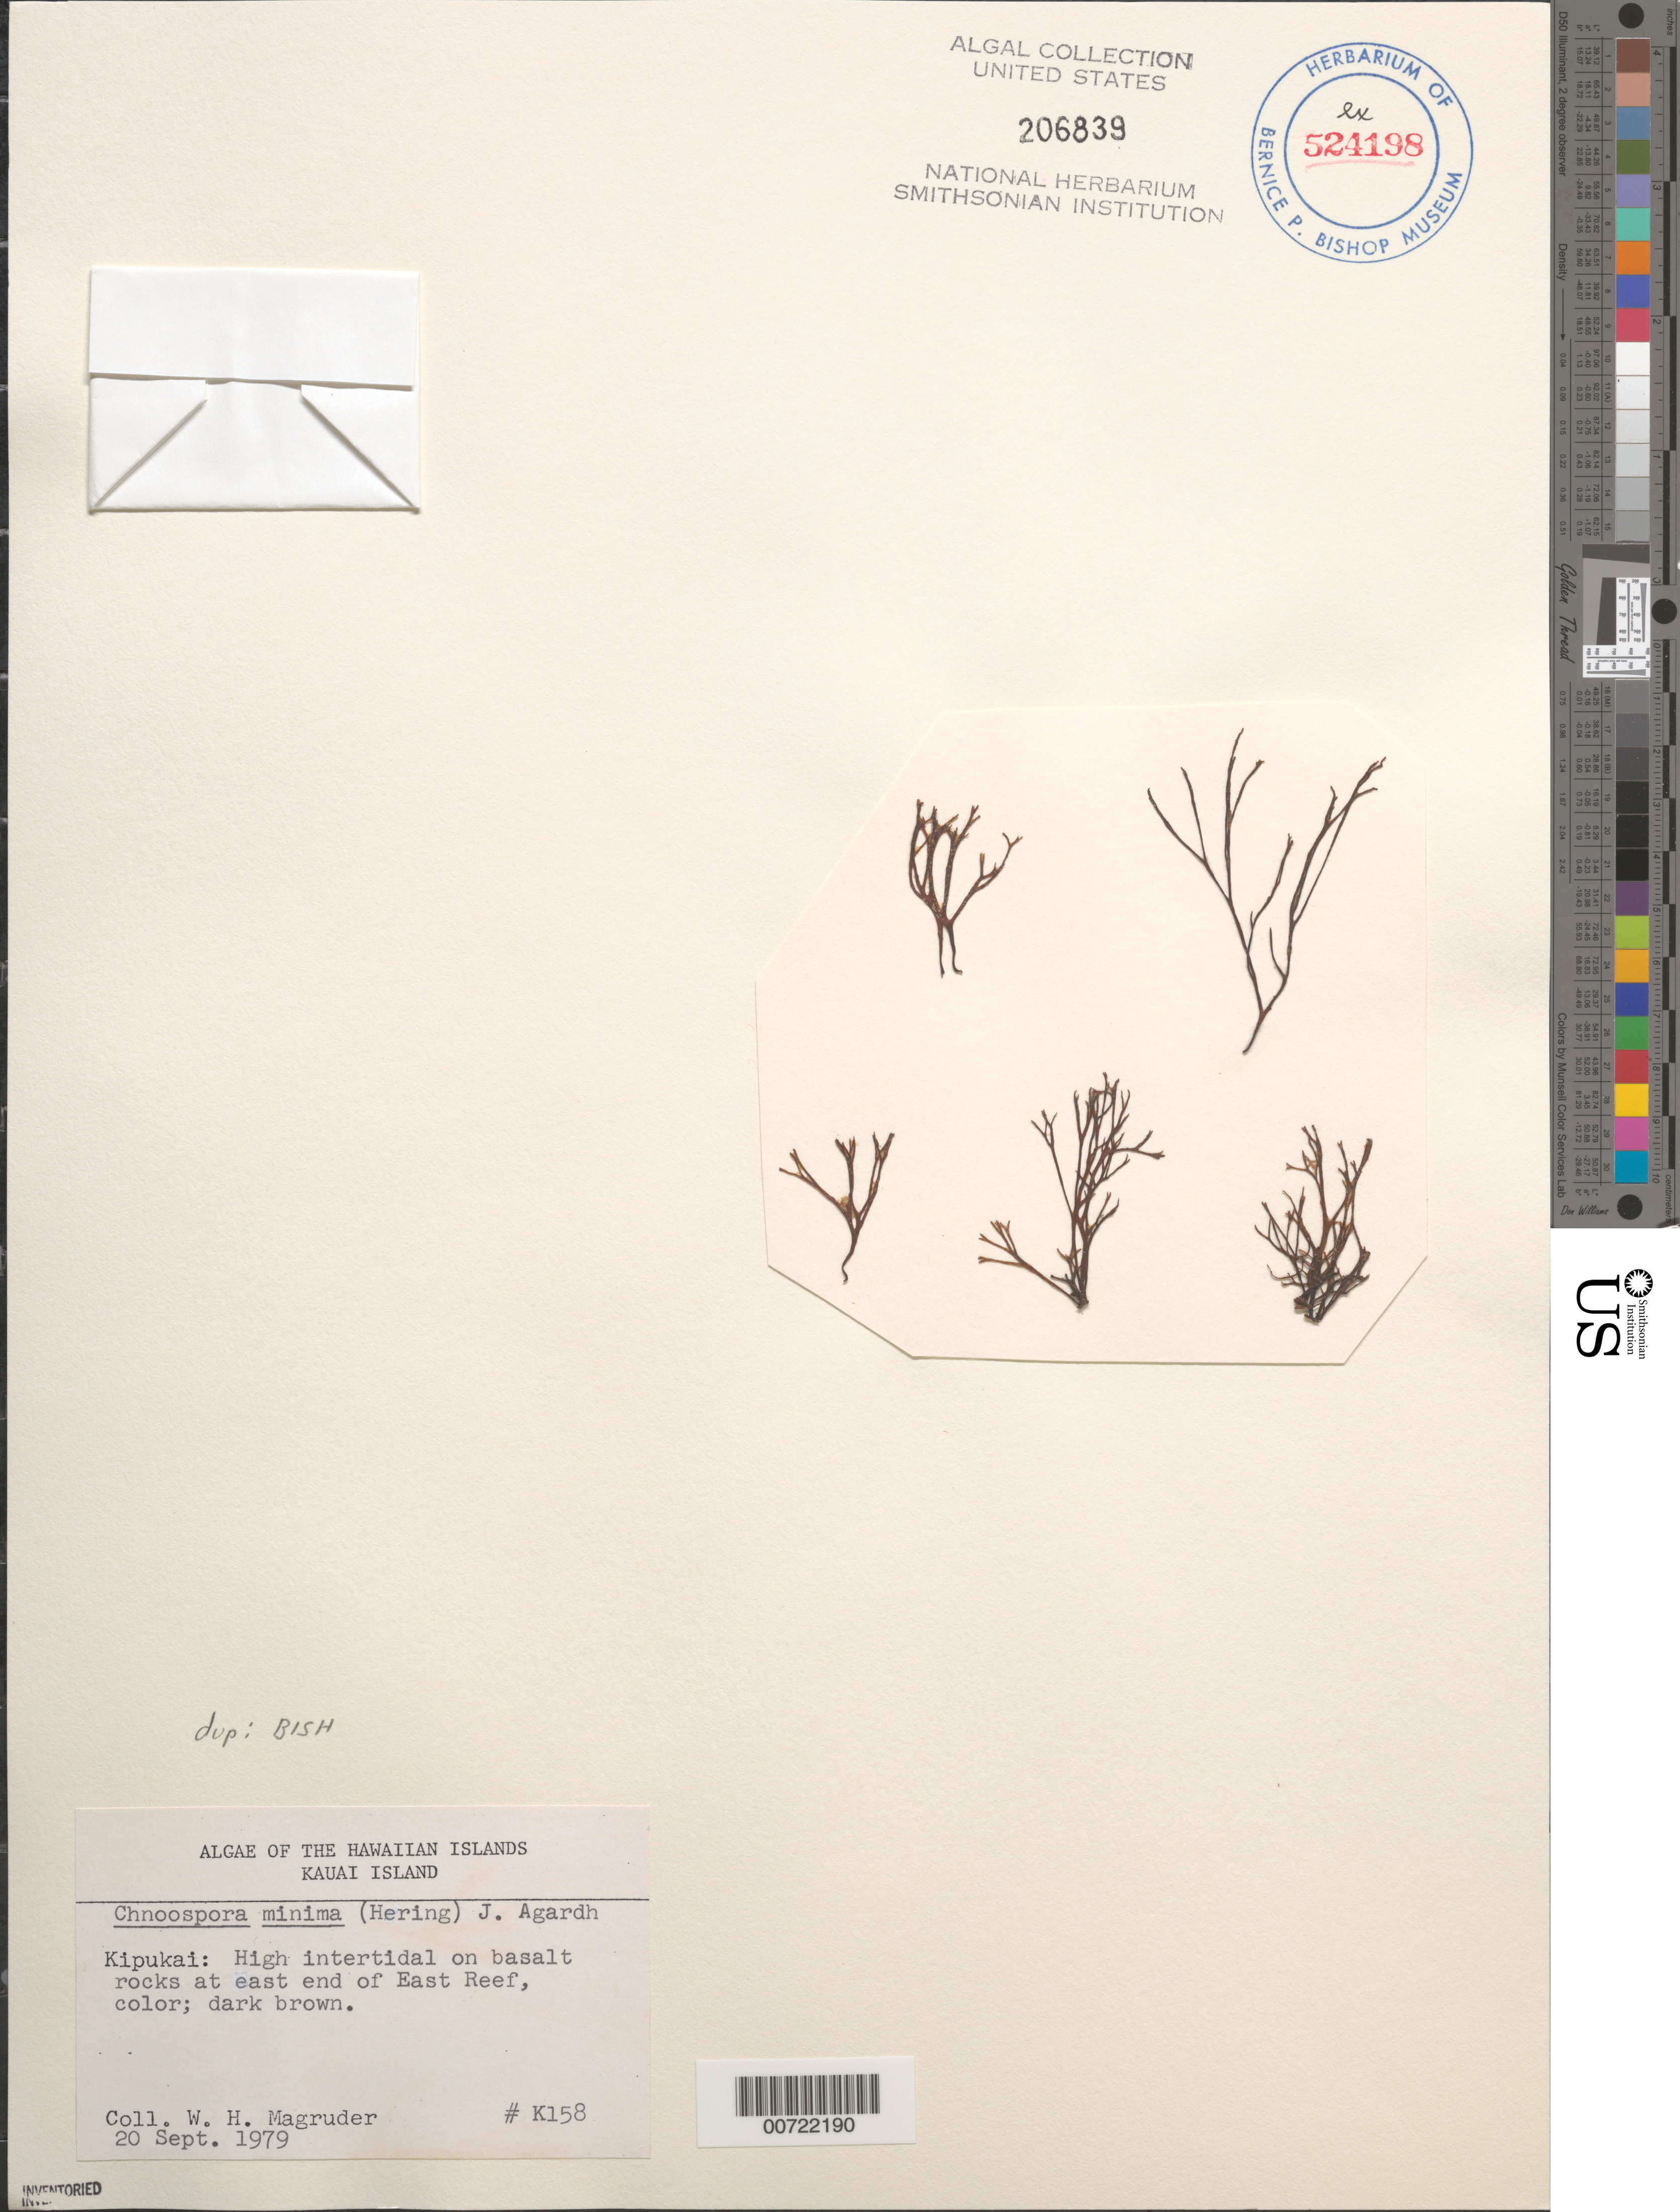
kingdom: Chromista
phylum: Ochrophyta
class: Phaeophyceae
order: Scytosiphonales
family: Scytosiphonaceae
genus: Chnoospora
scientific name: Chnoospora minima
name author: (Hering) Papenf.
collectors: W. Magruder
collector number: K158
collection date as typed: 20 Sep 1979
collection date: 1979-09-20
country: United States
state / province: Hawaii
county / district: Kauai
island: Kaua'i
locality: Kipukai, east end of East Reef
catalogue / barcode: US 206839